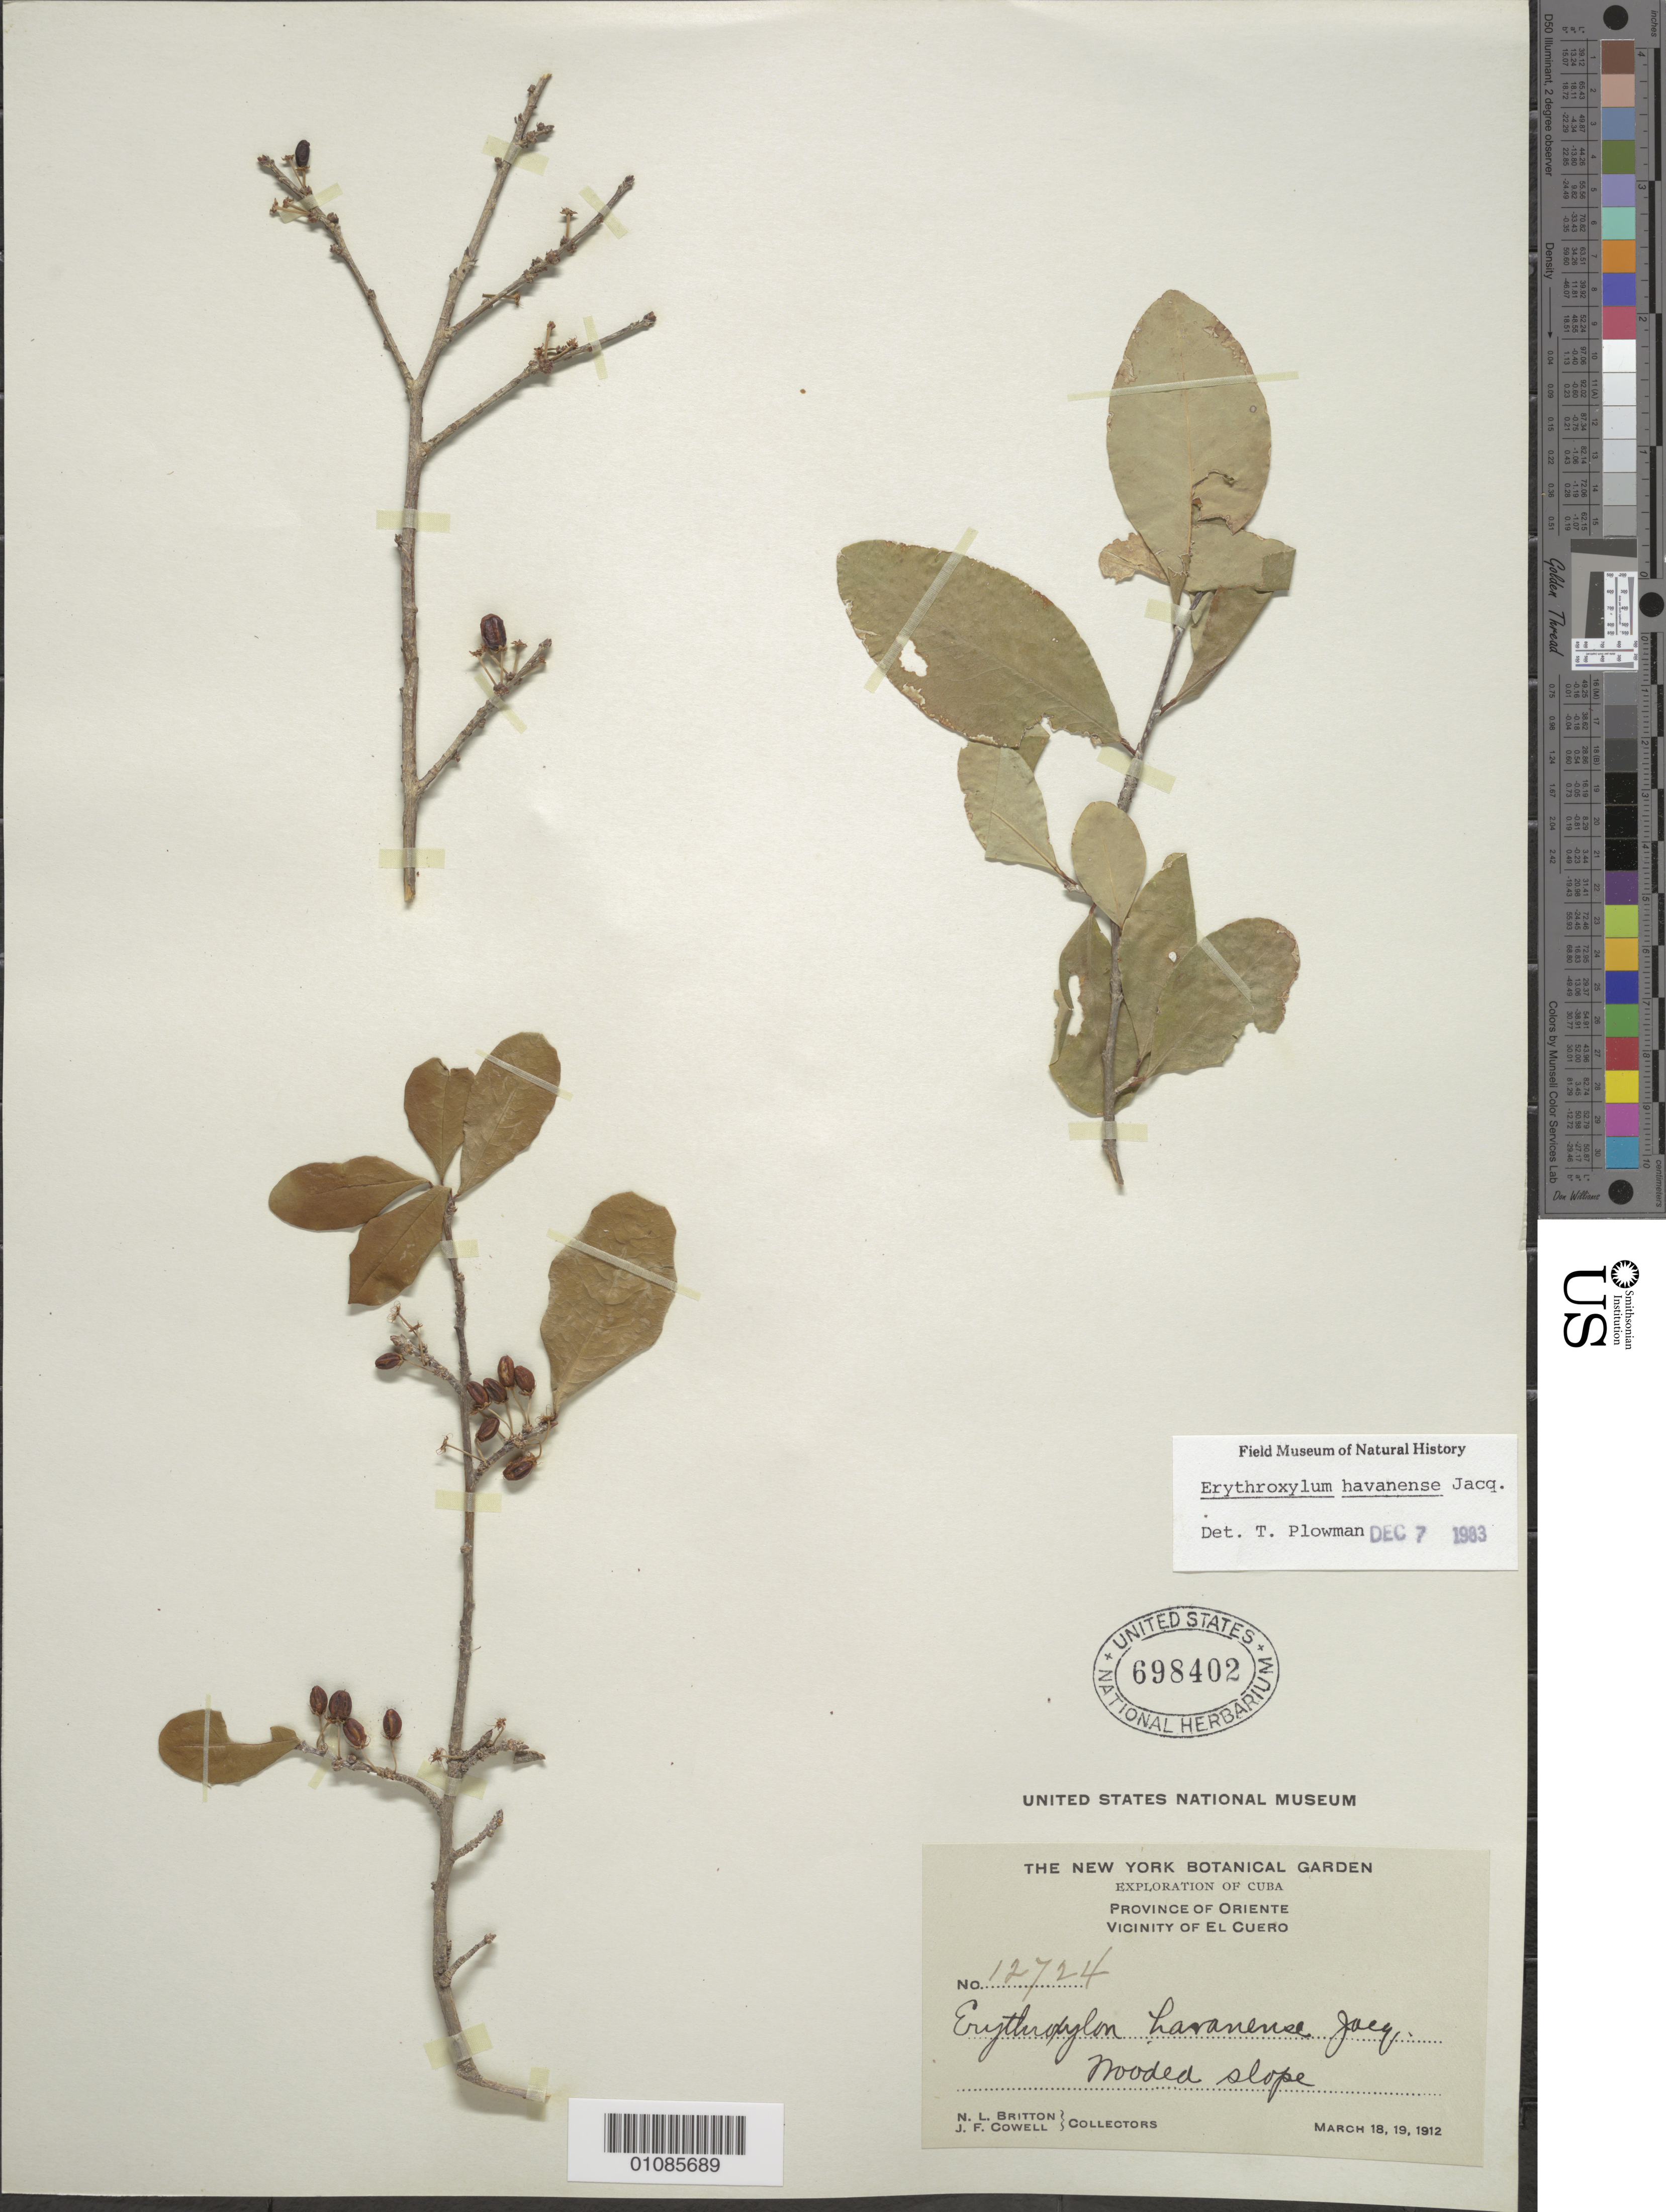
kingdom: Plantae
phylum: Tracheophyta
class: Magnoliopsida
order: Malpighiales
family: Erythroxylaceae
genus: Erythroxylum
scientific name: Erythroxylum havanense var. havanense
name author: Jacq.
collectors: N. Britton & J. F. Cowell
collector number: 12724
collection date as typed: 18 Mar 1912 to 19 Mar 1912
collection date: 1912-03-18/1912-03-19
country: Cuba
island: Cuba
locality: Oriente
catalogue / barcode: US 698402